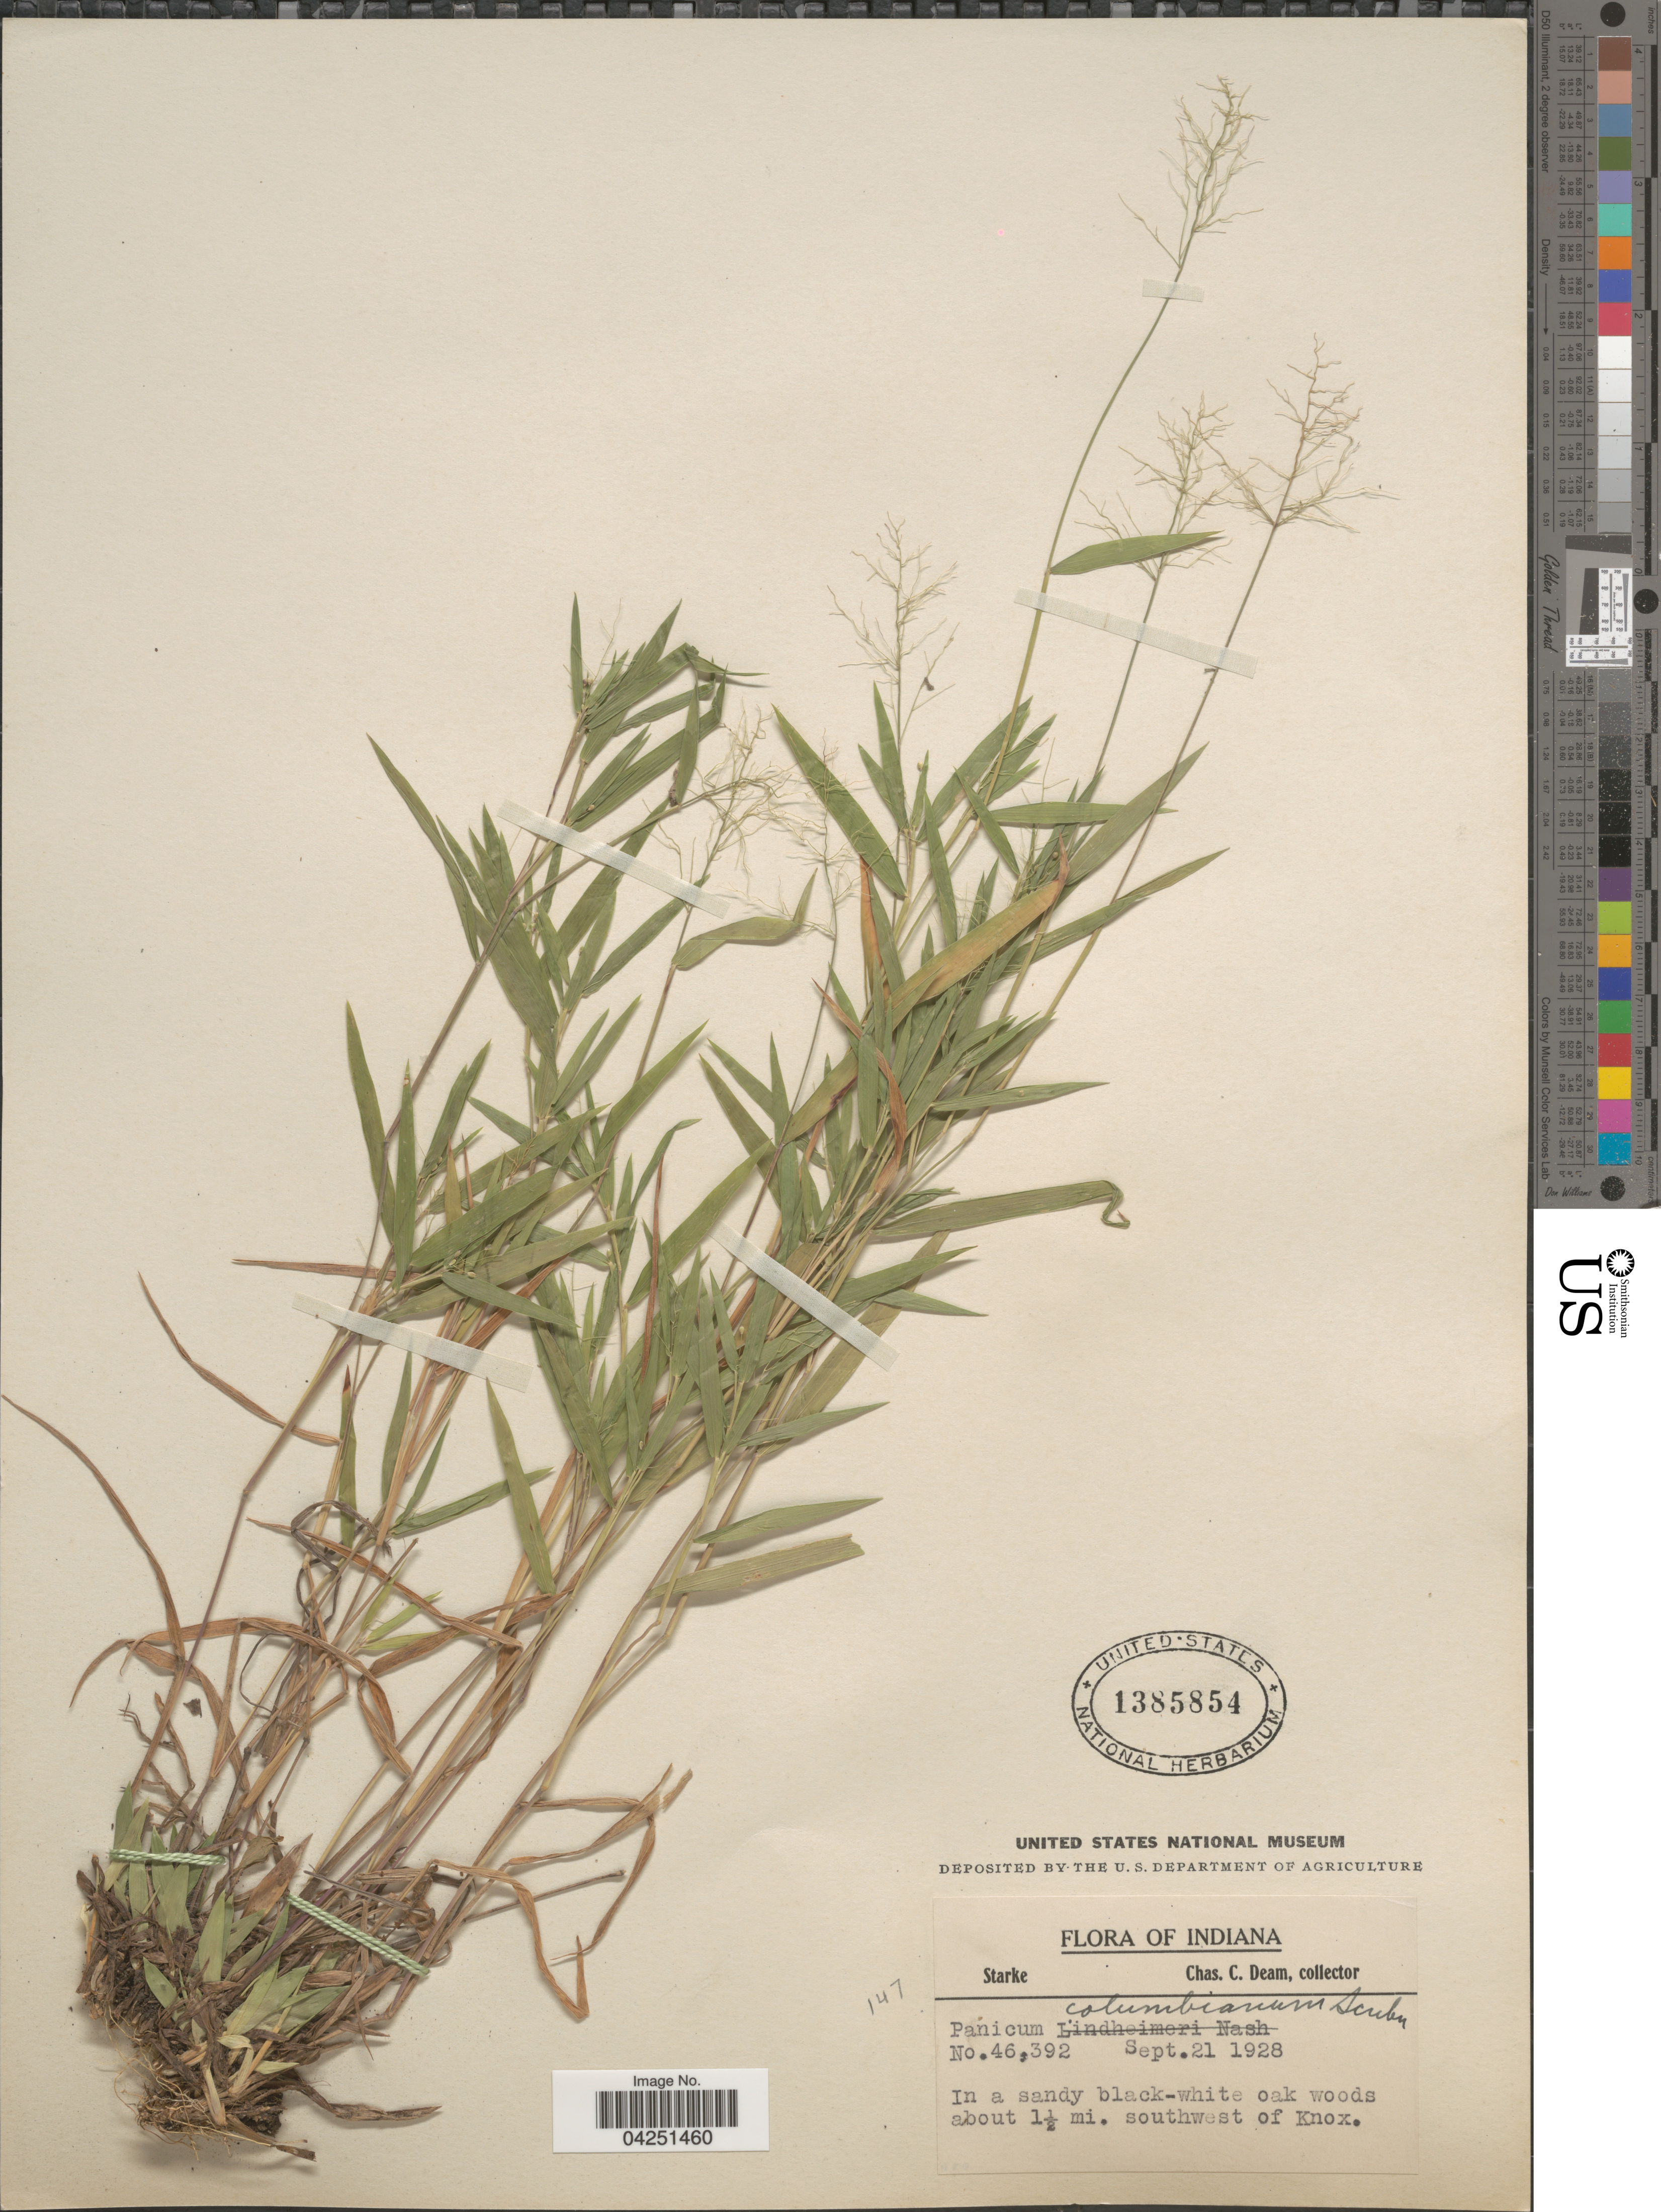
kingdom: Plantae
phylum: Tracheophyta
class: Liliopsida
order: Poales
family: Poaceae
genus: Dichanthelium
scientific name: Dichanthelium acuminatum var. acuminatum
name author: (Sw.) Gould & C.A. Clark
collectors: C. C. Deam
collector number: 46392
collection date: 1928-09-21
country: United States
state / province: Indiana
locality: Starke. In a sandy black-white oak woods about 1½ mi. southwest of Knox.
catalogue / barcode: US 1385854